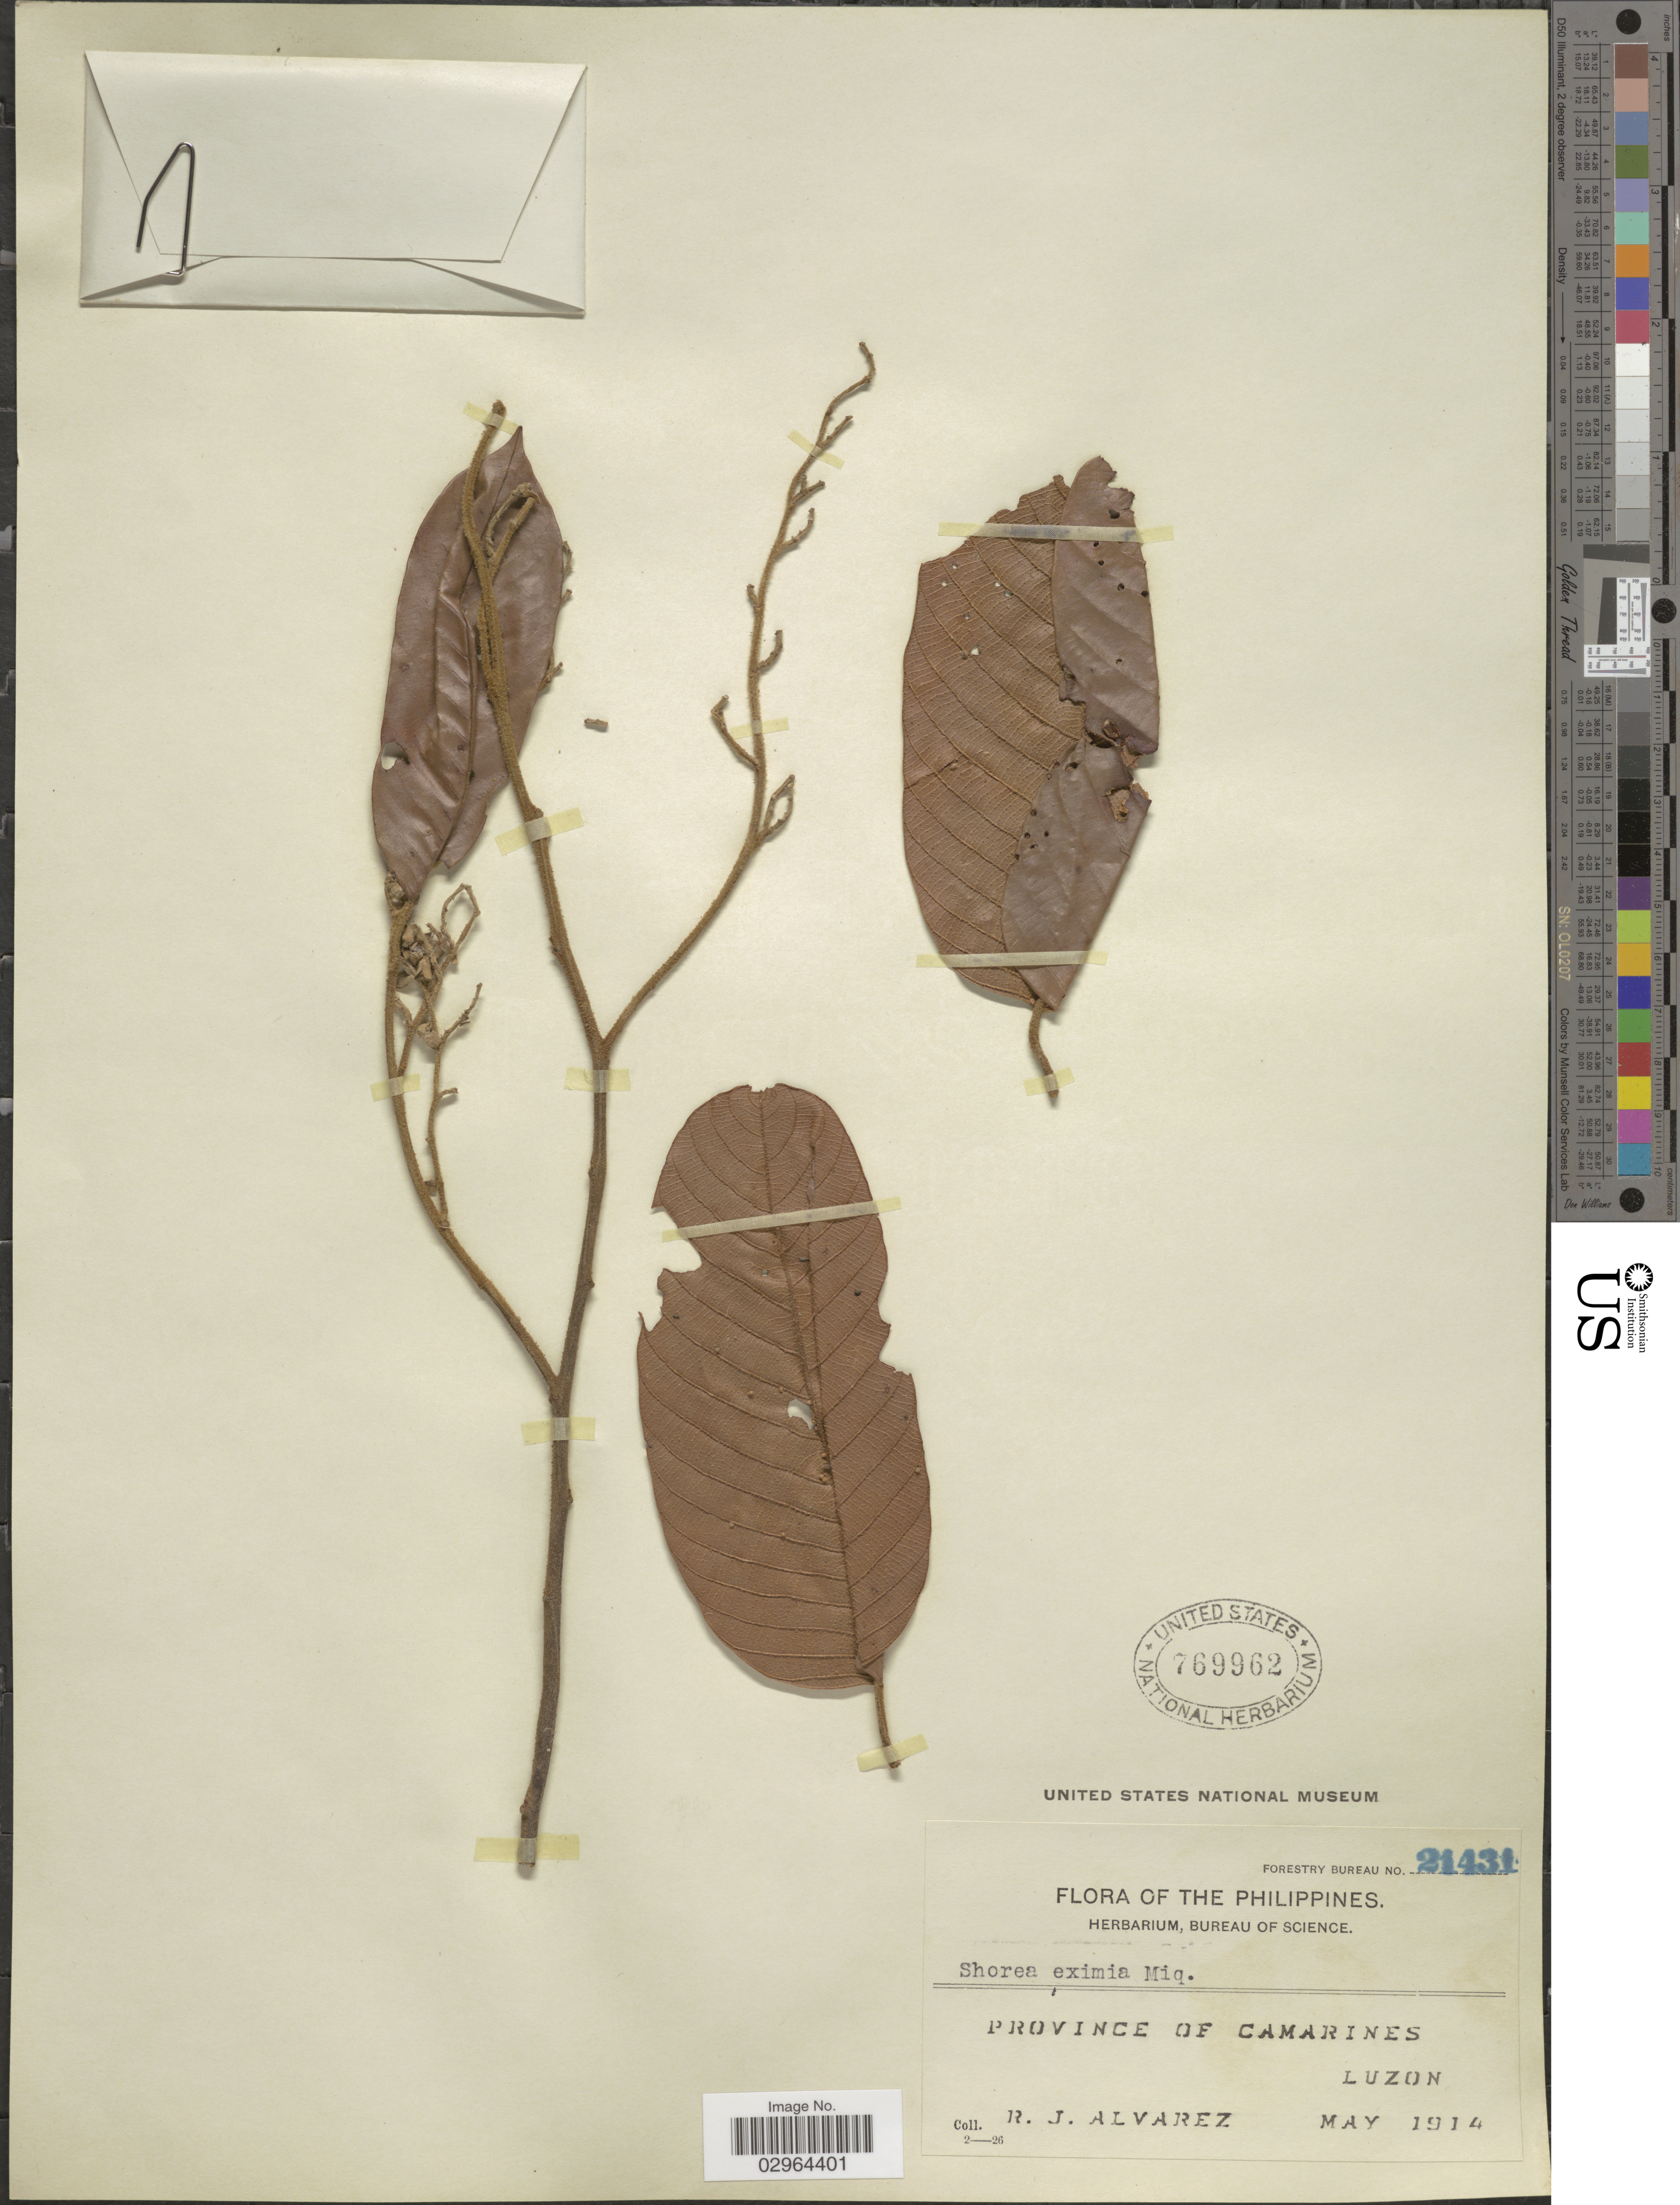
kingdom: Plantae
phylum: Tracheophyta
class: Magnoliopsida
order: Malvales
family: Dipterocarpaceae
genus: Rubroshorea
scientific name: Rubroshorea almon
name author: (Foxw.) P.S. Ashton & J. Heck.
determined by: Strong, Mark T., (BOT), Smithsonian Institution - National Museum of Natural History (UNITED STATES)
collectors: R. Alvarez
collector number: Forestry Bureau 21431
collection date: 1914-05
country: Philippines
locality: Province of Camarines, Luzon.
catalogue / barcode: US 769962